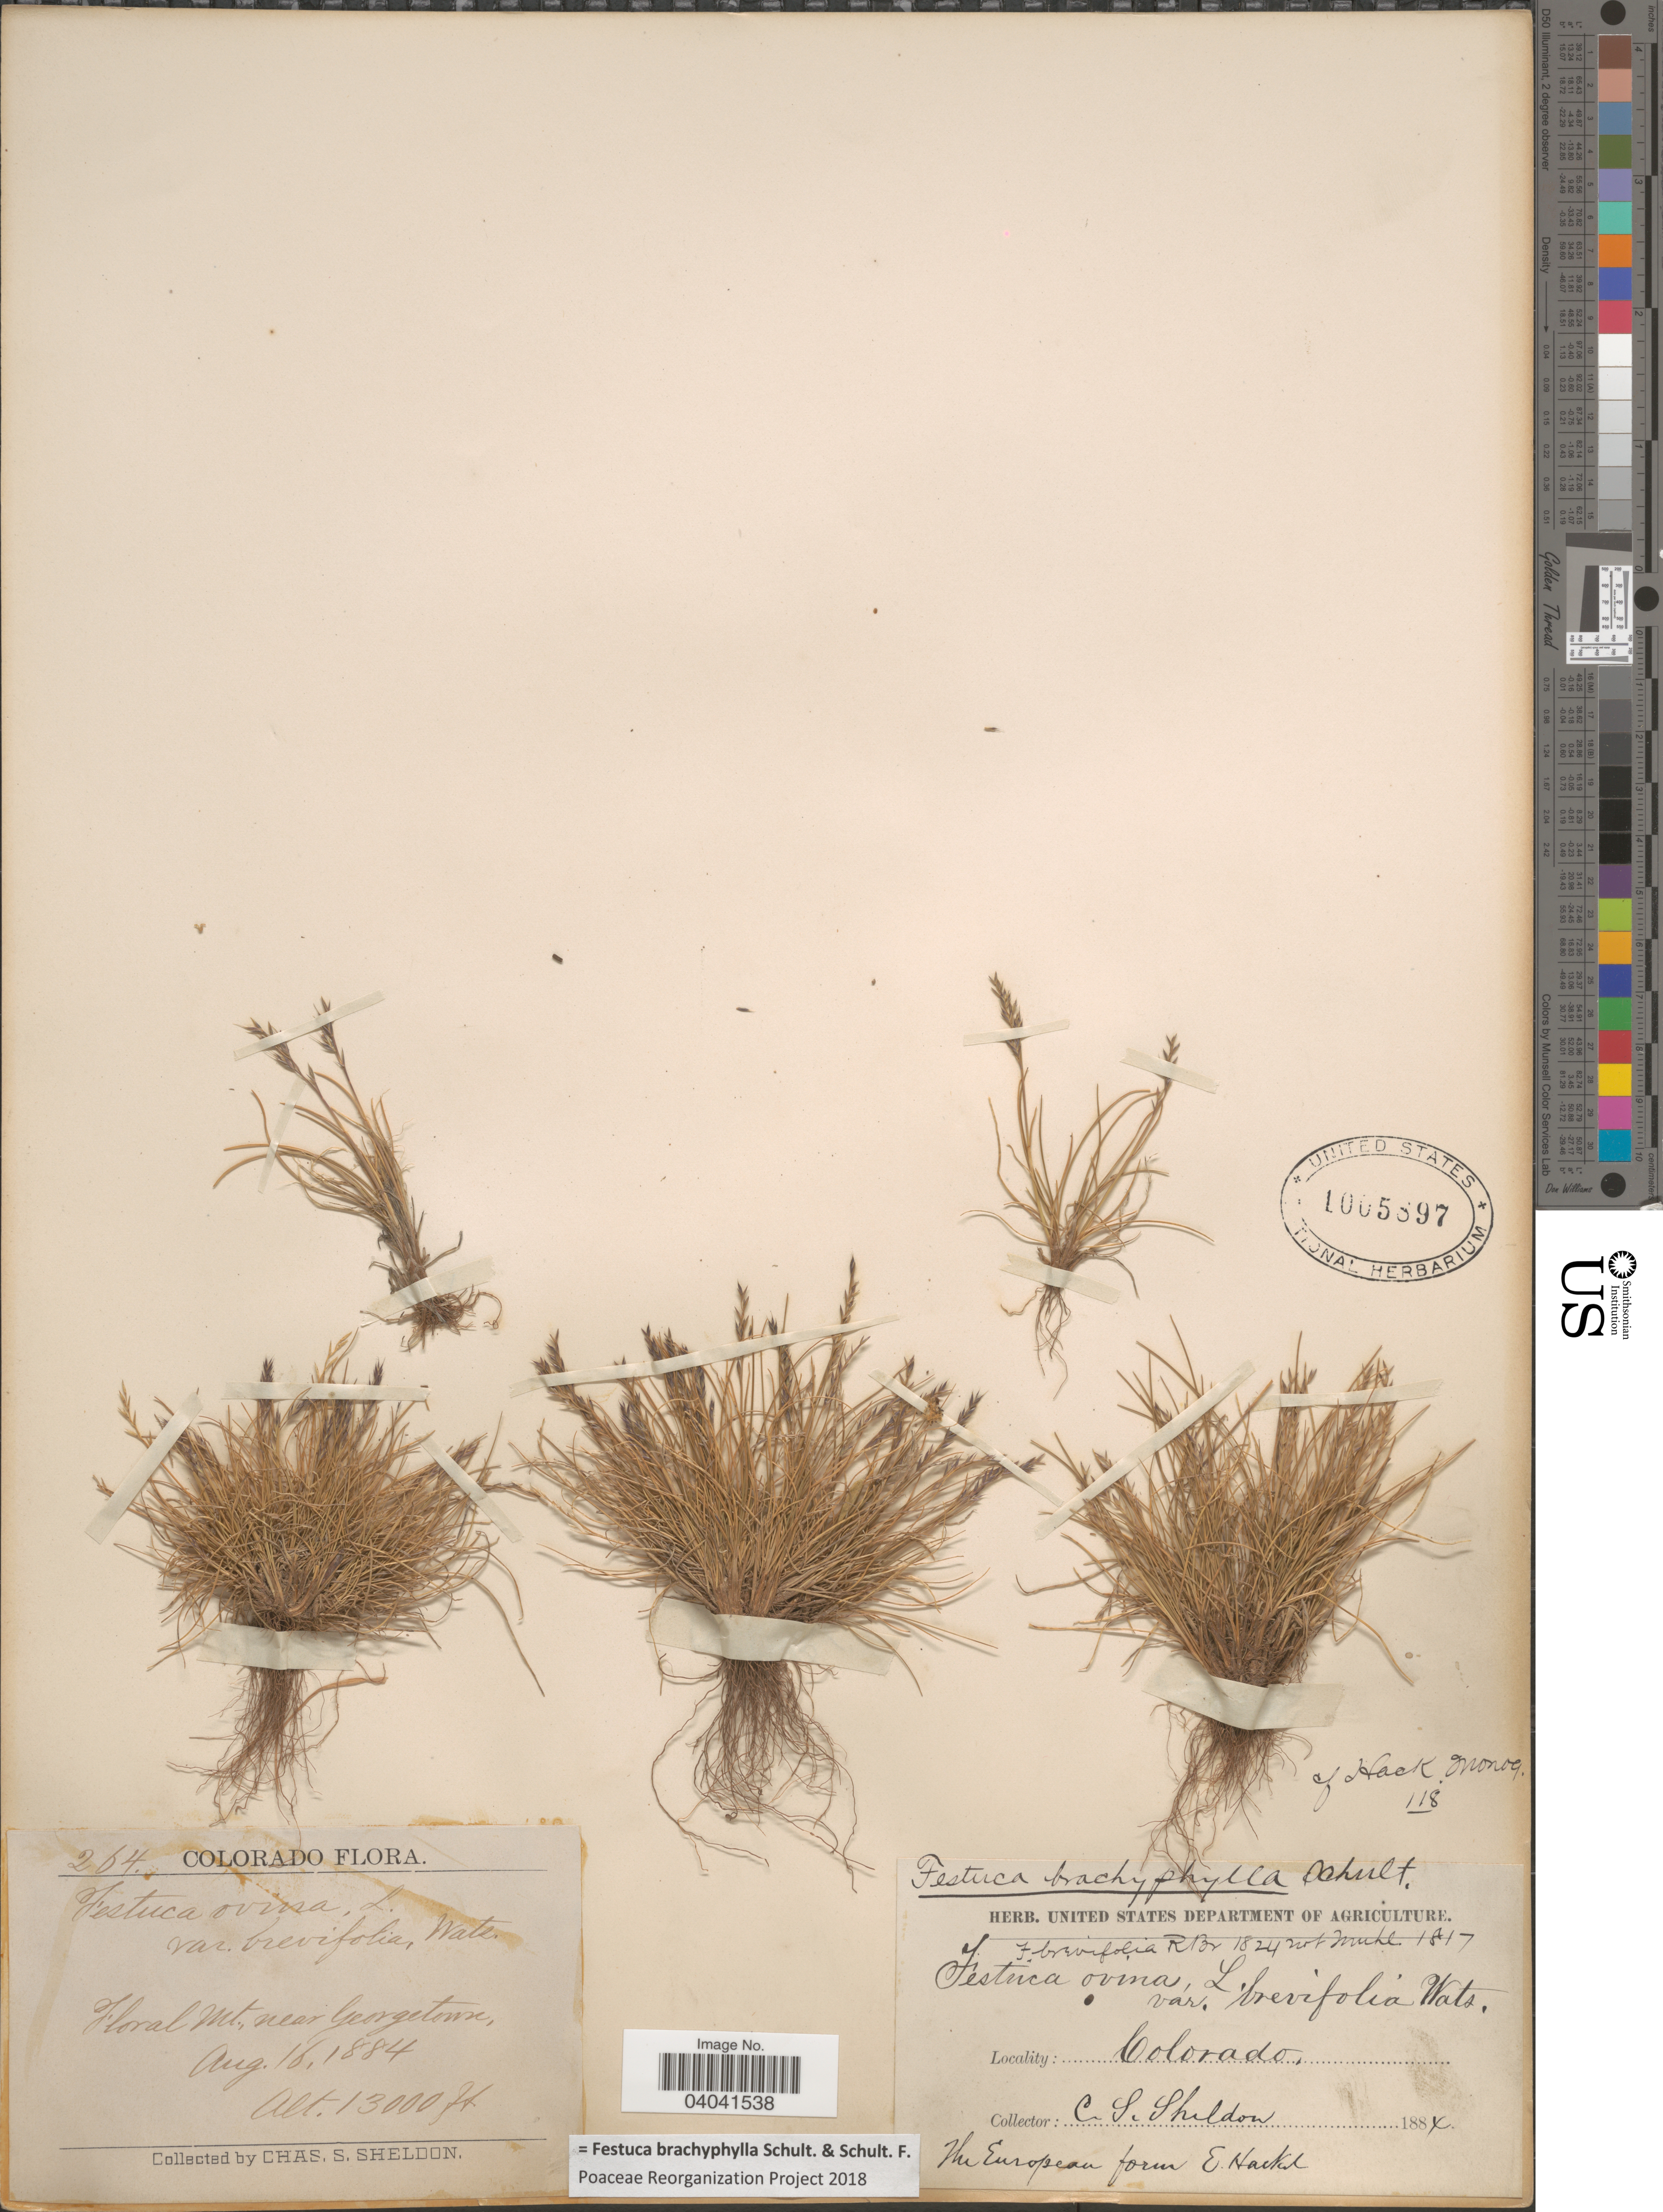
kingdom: Plantae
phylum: Tracheophyta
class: Liliopsida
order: Poales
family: Poaceae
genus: Festuca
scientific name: Festuca brachyphylla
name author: Schult. & Schult. f.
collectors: C. S. Sheldon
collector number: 264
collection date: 1884-08-16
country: United States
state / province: Colorado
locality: Floral Mt., near Georgetown.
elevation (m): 3962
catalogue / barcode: US 1005897